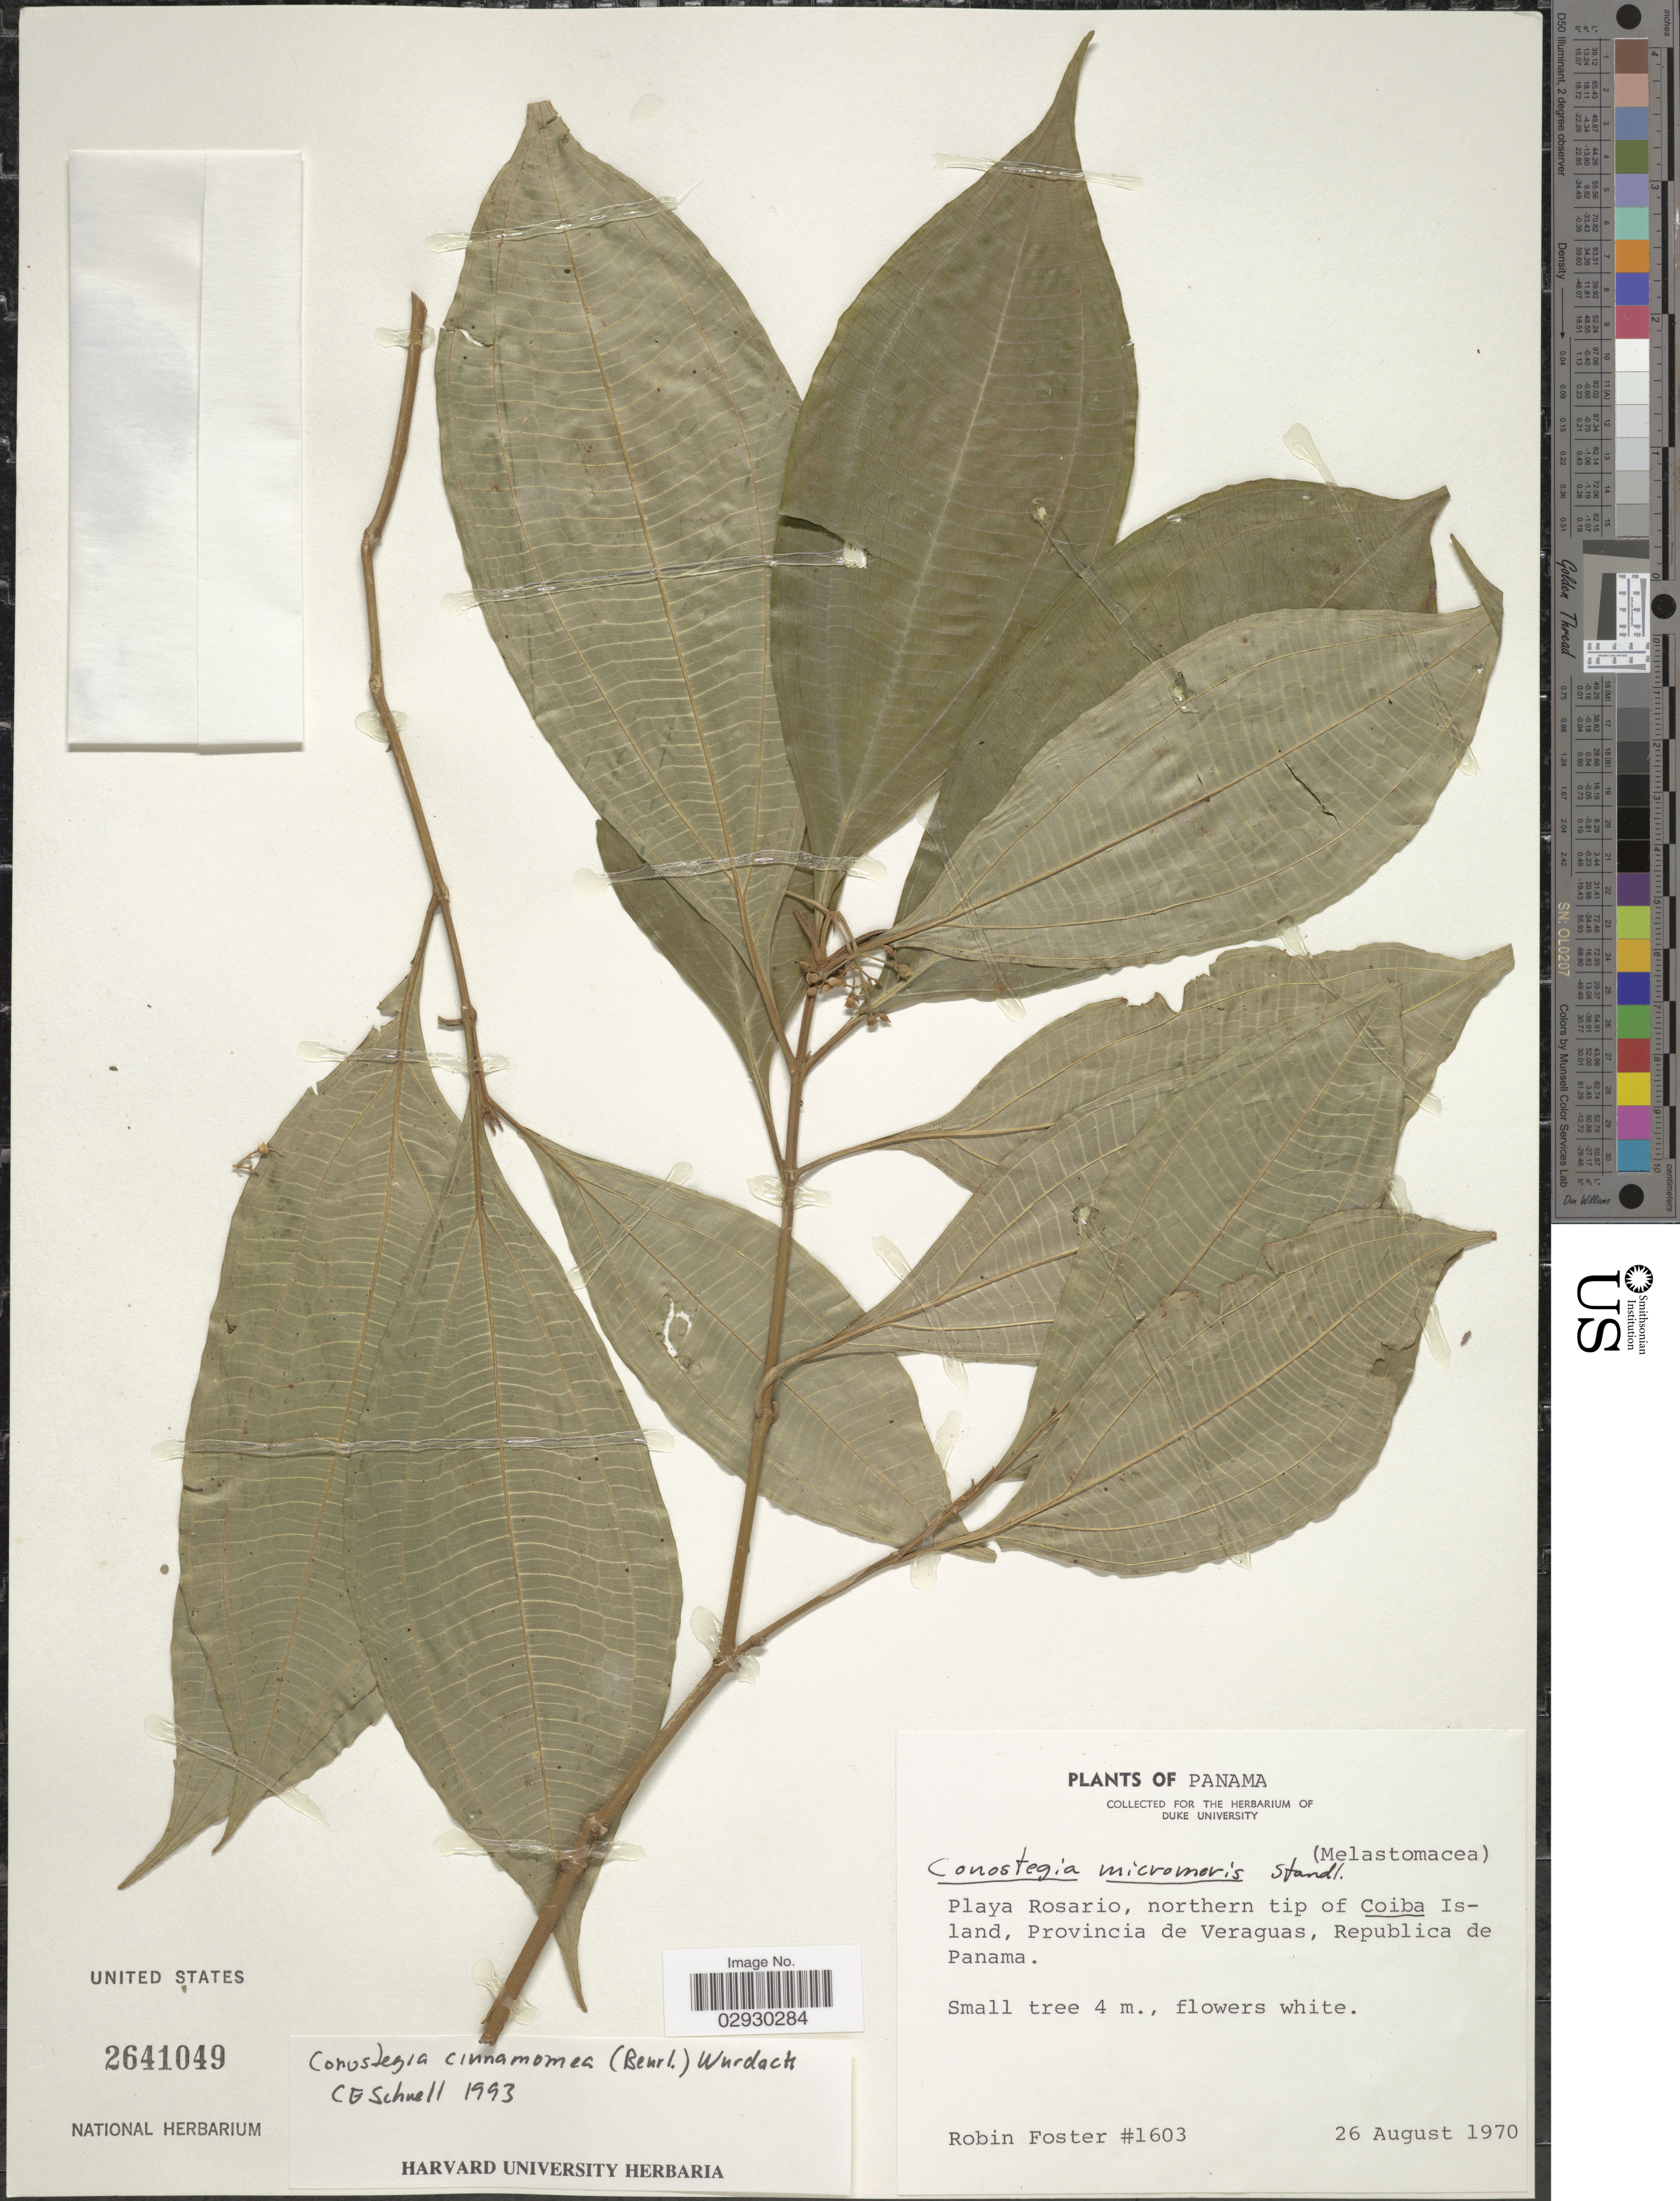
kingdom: Plantae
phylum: Tracheophyta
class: Magnoliopsida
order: Myrtales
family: Melastomataceae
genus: Conostegia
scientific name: Conostegia cinnamomea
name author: (Beurl.) Cogn.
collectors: R. B. Foster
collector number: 1603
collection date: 1970-08-26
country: Panama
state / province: Veraguas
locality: Playa Rosario, northern tip of Coiba Island, Provincia de Veraguas, Republica de Panama.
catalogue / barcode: US 2641049